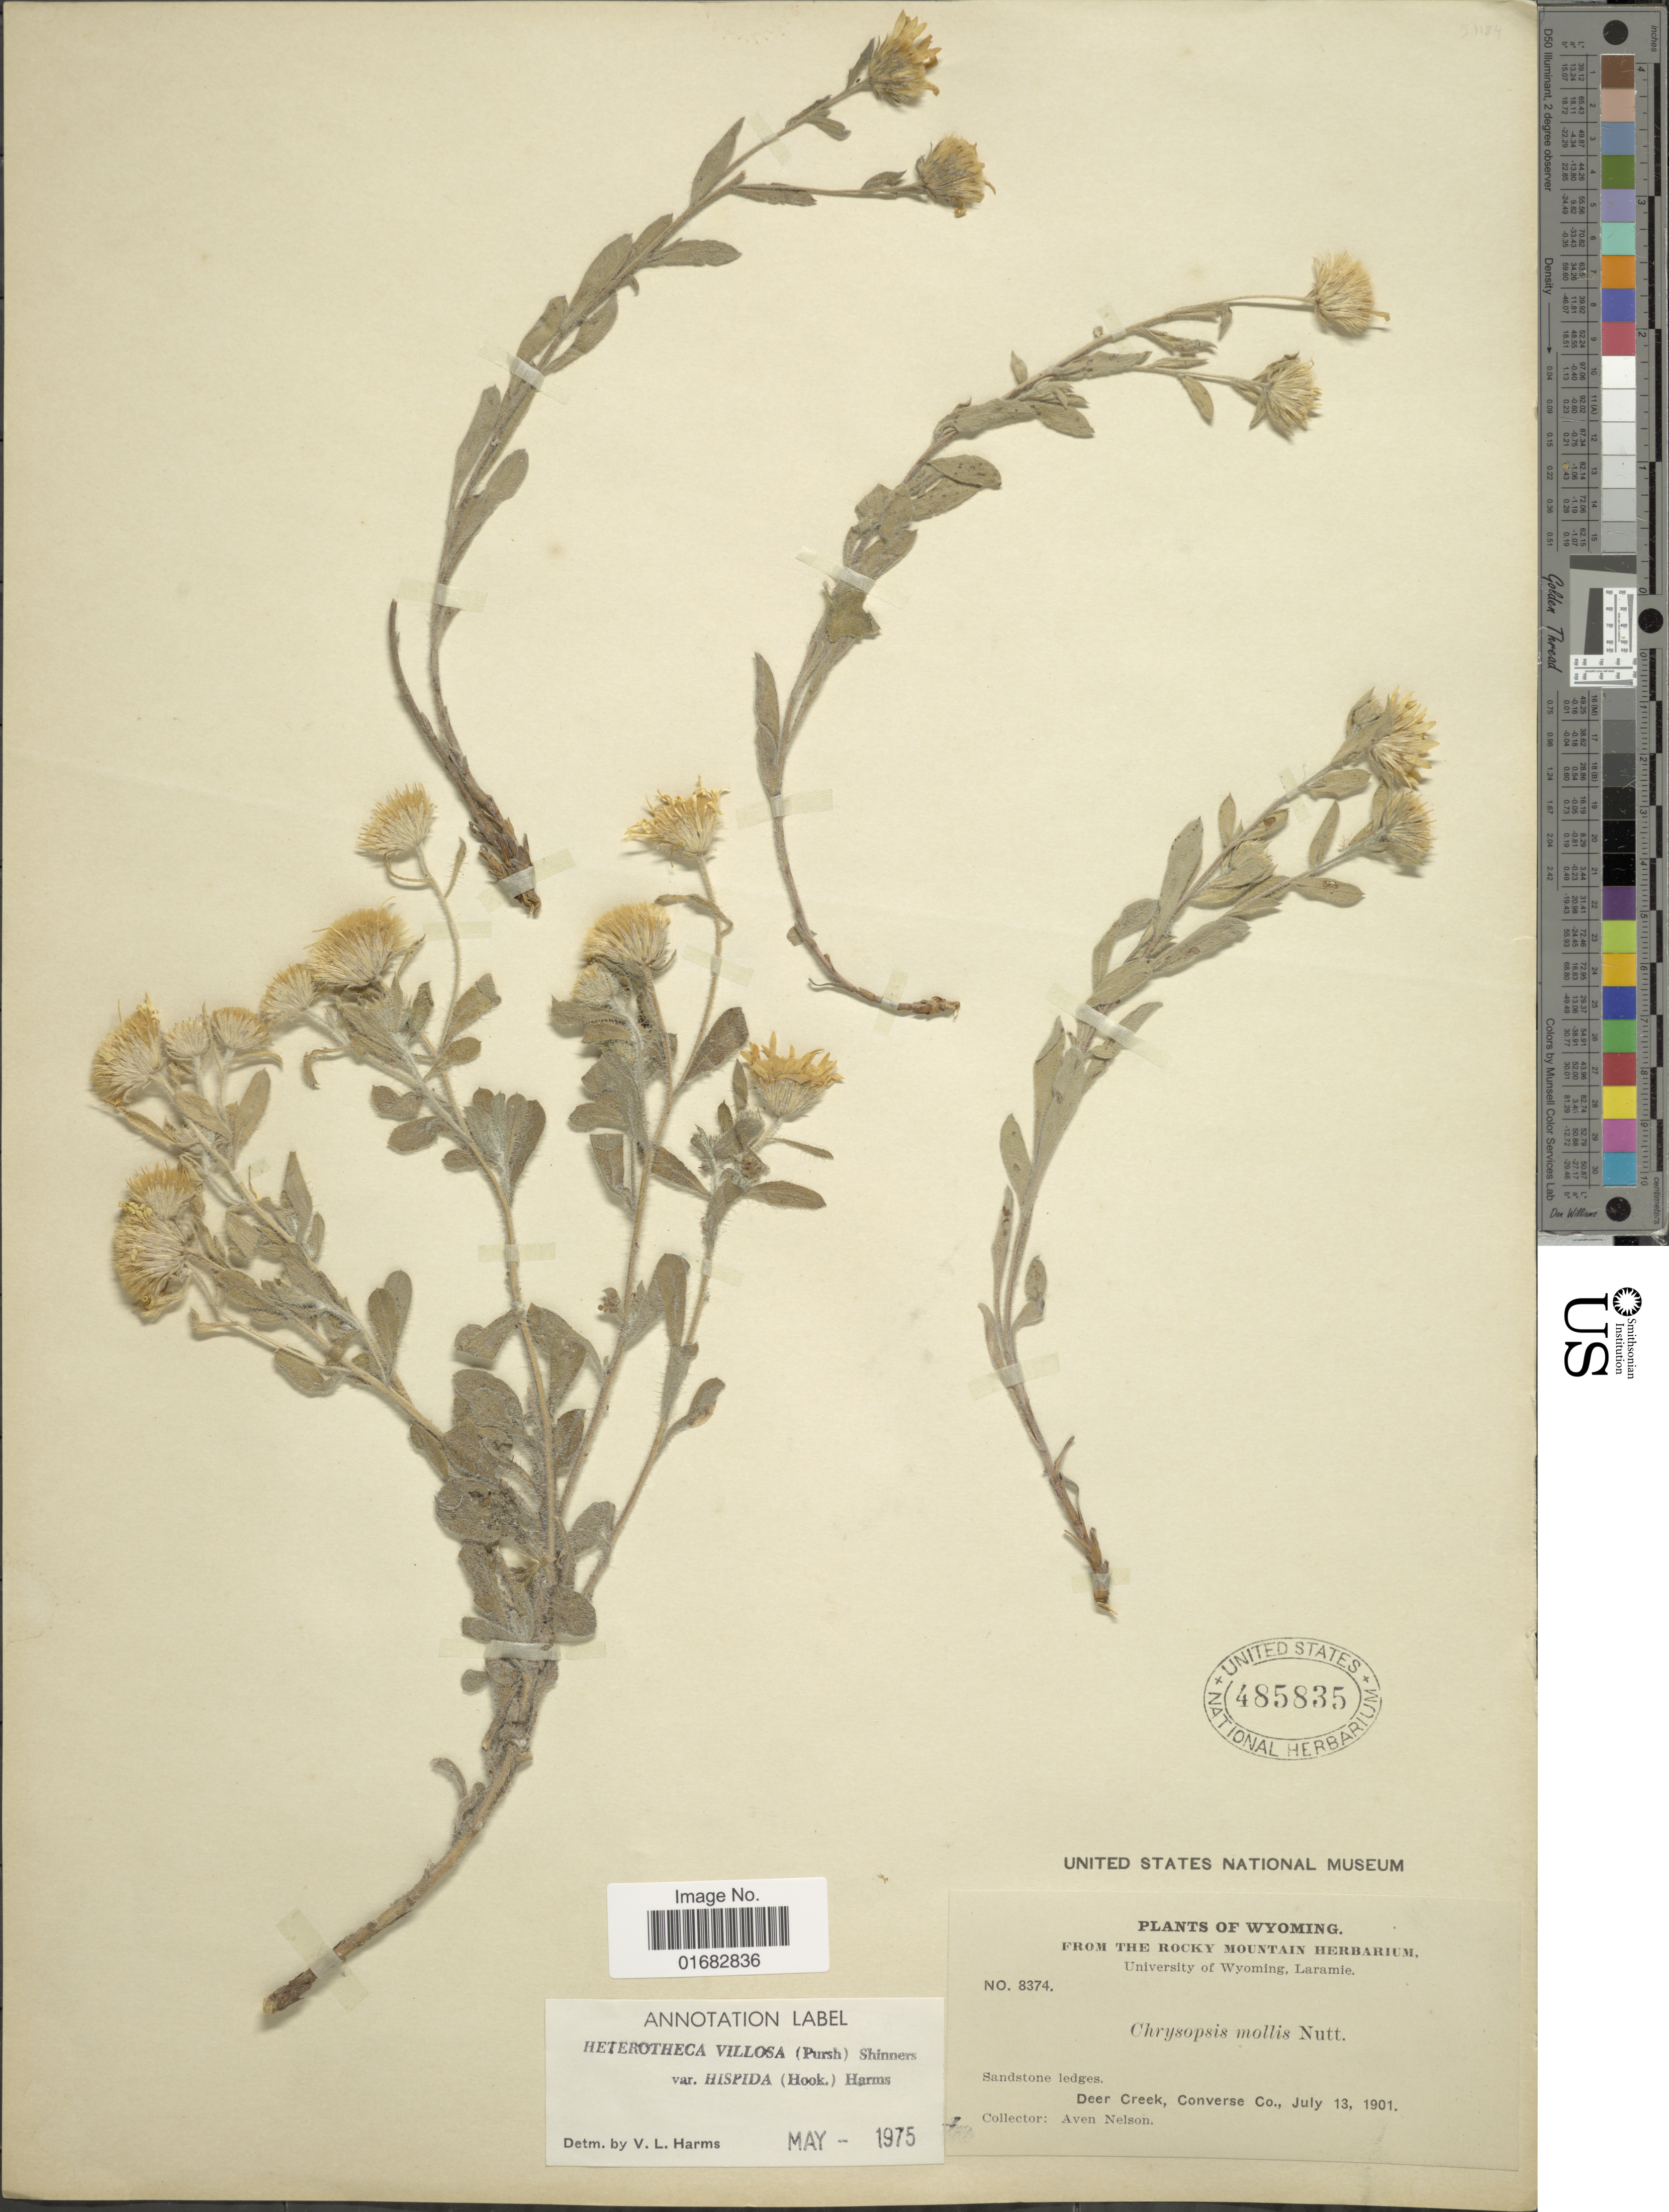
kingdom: Plantae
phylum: Tracheophyta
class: Magnoliopsida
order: Asterales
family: Asteraceae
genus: Heterotheca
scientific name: Heterotheca villosa var. hispida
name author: (Hook.) V.L. Harms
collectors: A. Nelson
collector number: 8374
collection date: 1901-07-13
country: United States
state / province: Wyoming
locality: Deer Creek, Converse Co.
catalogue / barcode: US 485835